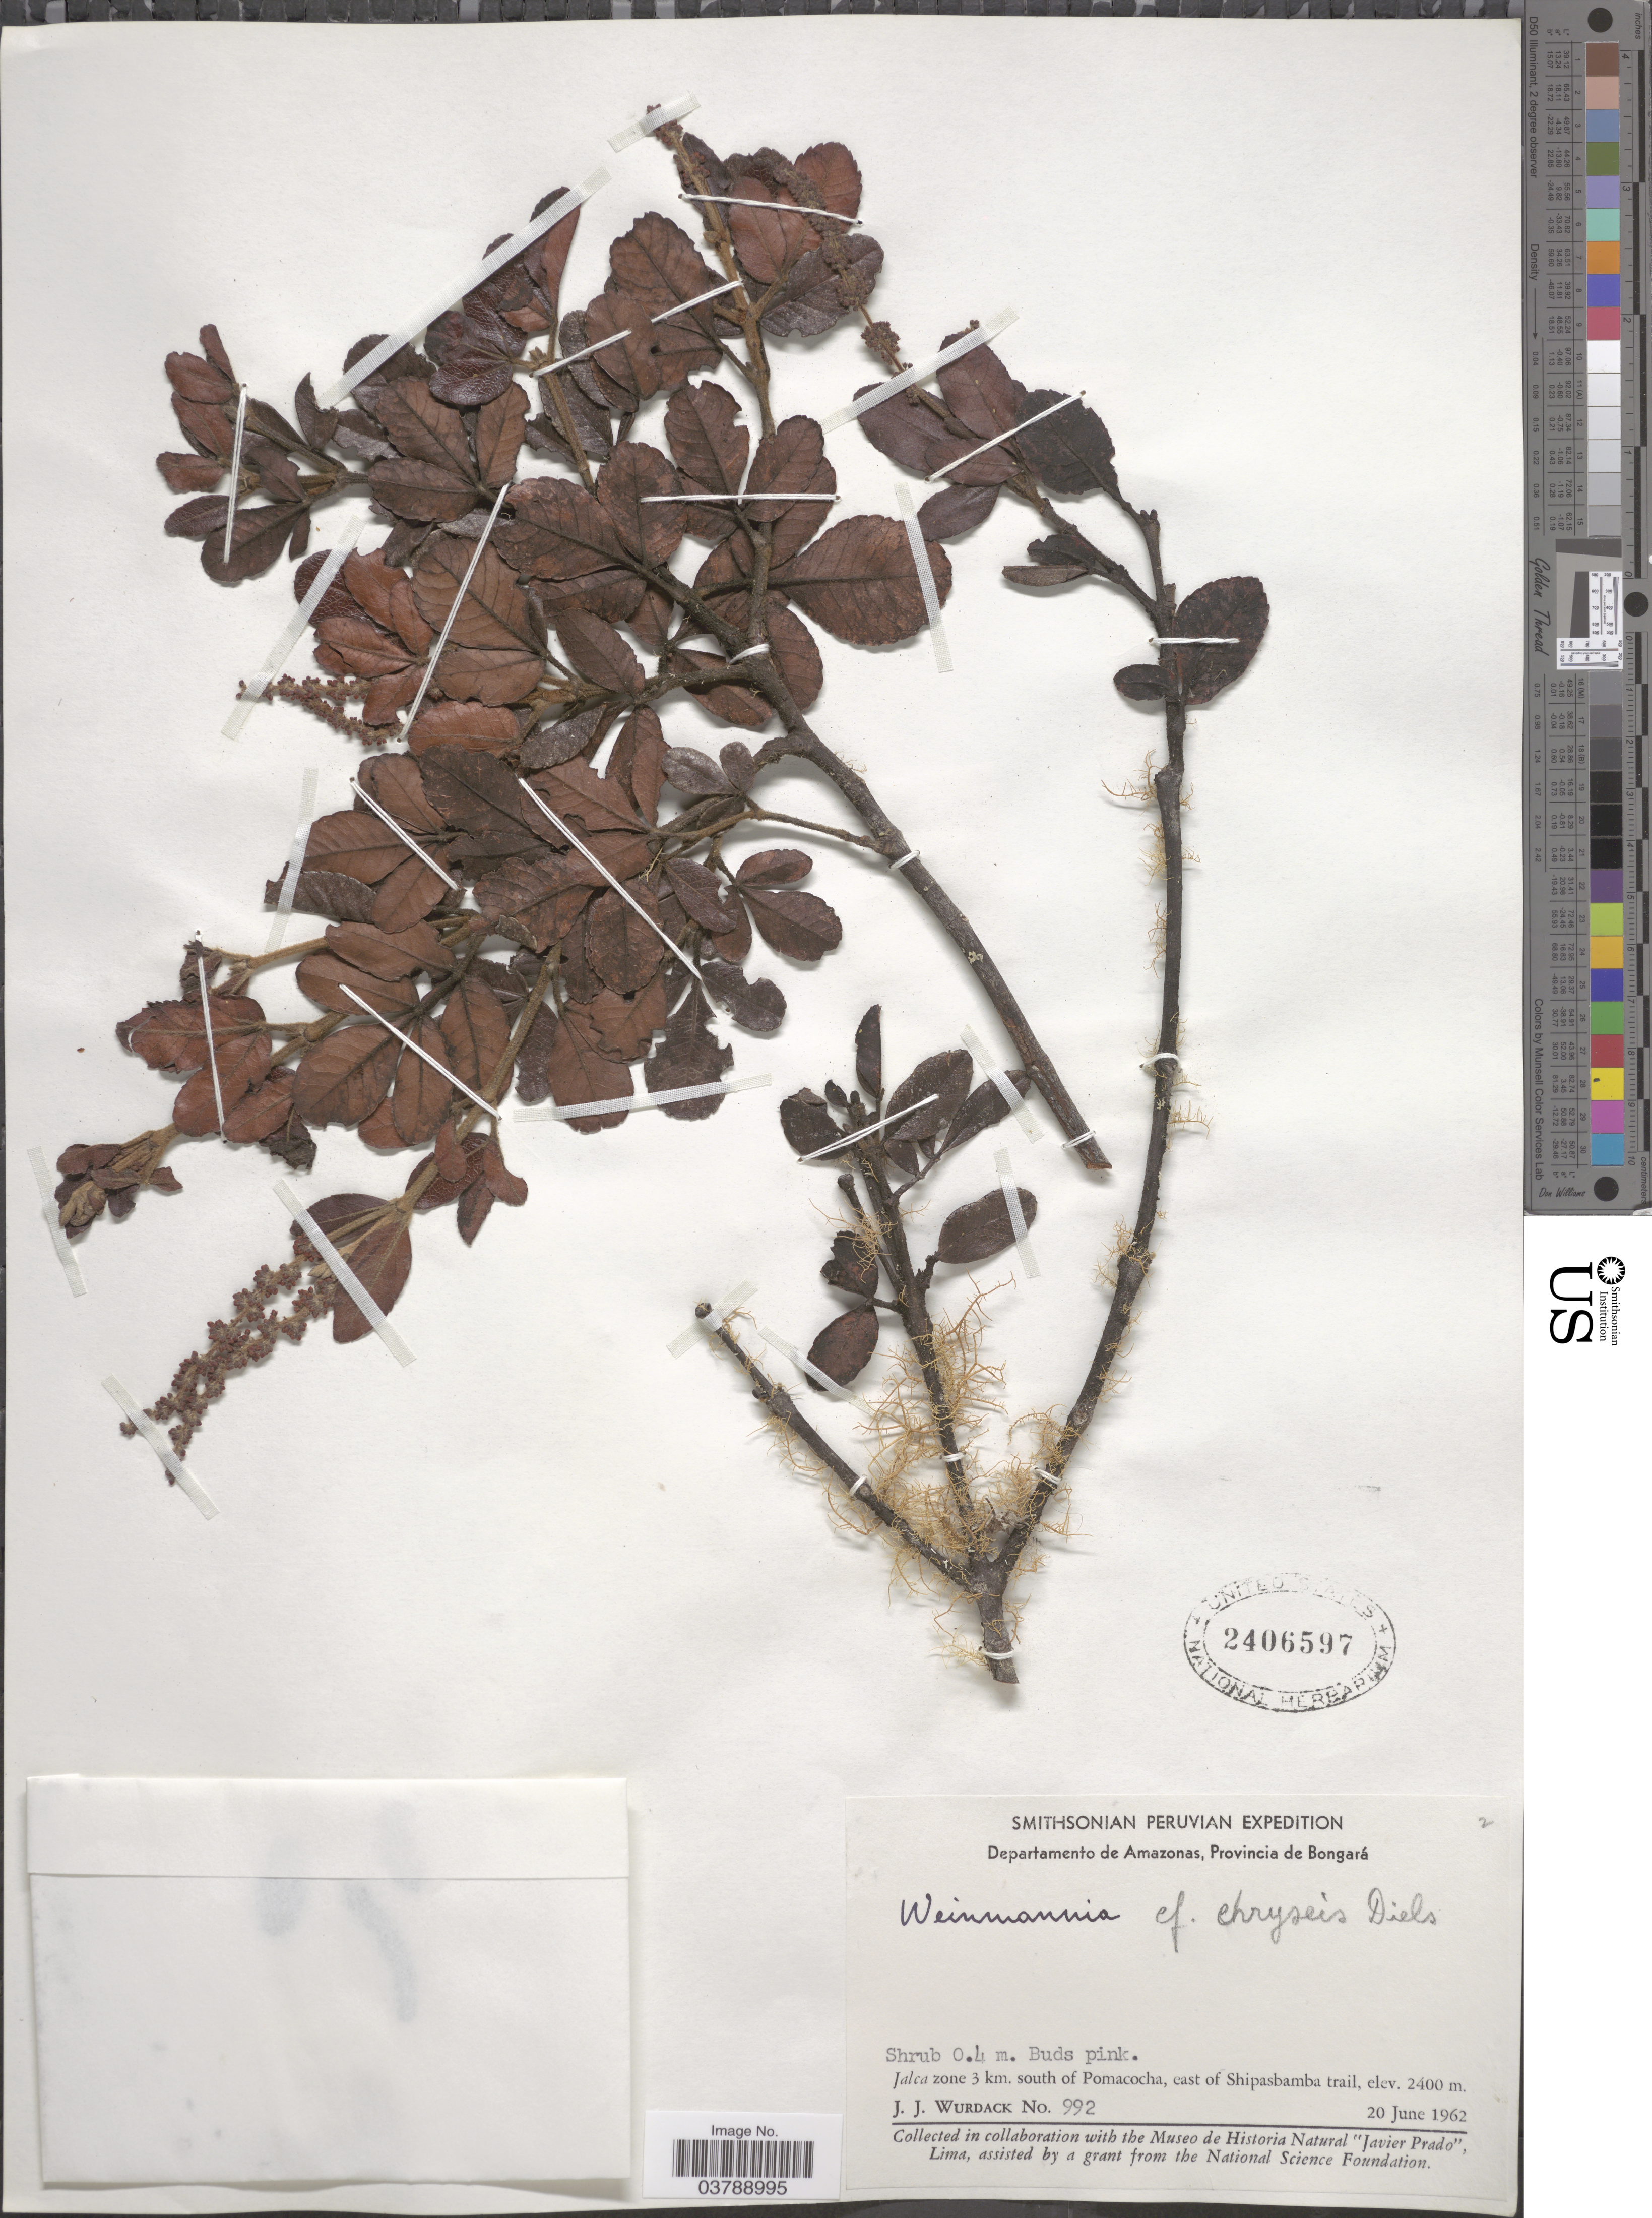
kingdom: Plantae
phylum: Tracheophyta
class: Magnoliopsida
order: Oxalidales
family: Cunoniaceae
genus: Weinmannia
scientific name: Weinmannia chryseis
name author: Diels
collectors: J. J. Wurdack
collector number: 992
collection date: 1962-06-20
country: Peru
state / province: Amazonas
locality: Departamento de Amazonas, Provincia de Bongará. Jalca zone 3 km. south of Pomacocha, east of Shipasbamba trail.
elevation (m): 2400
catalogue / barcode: US 2406597